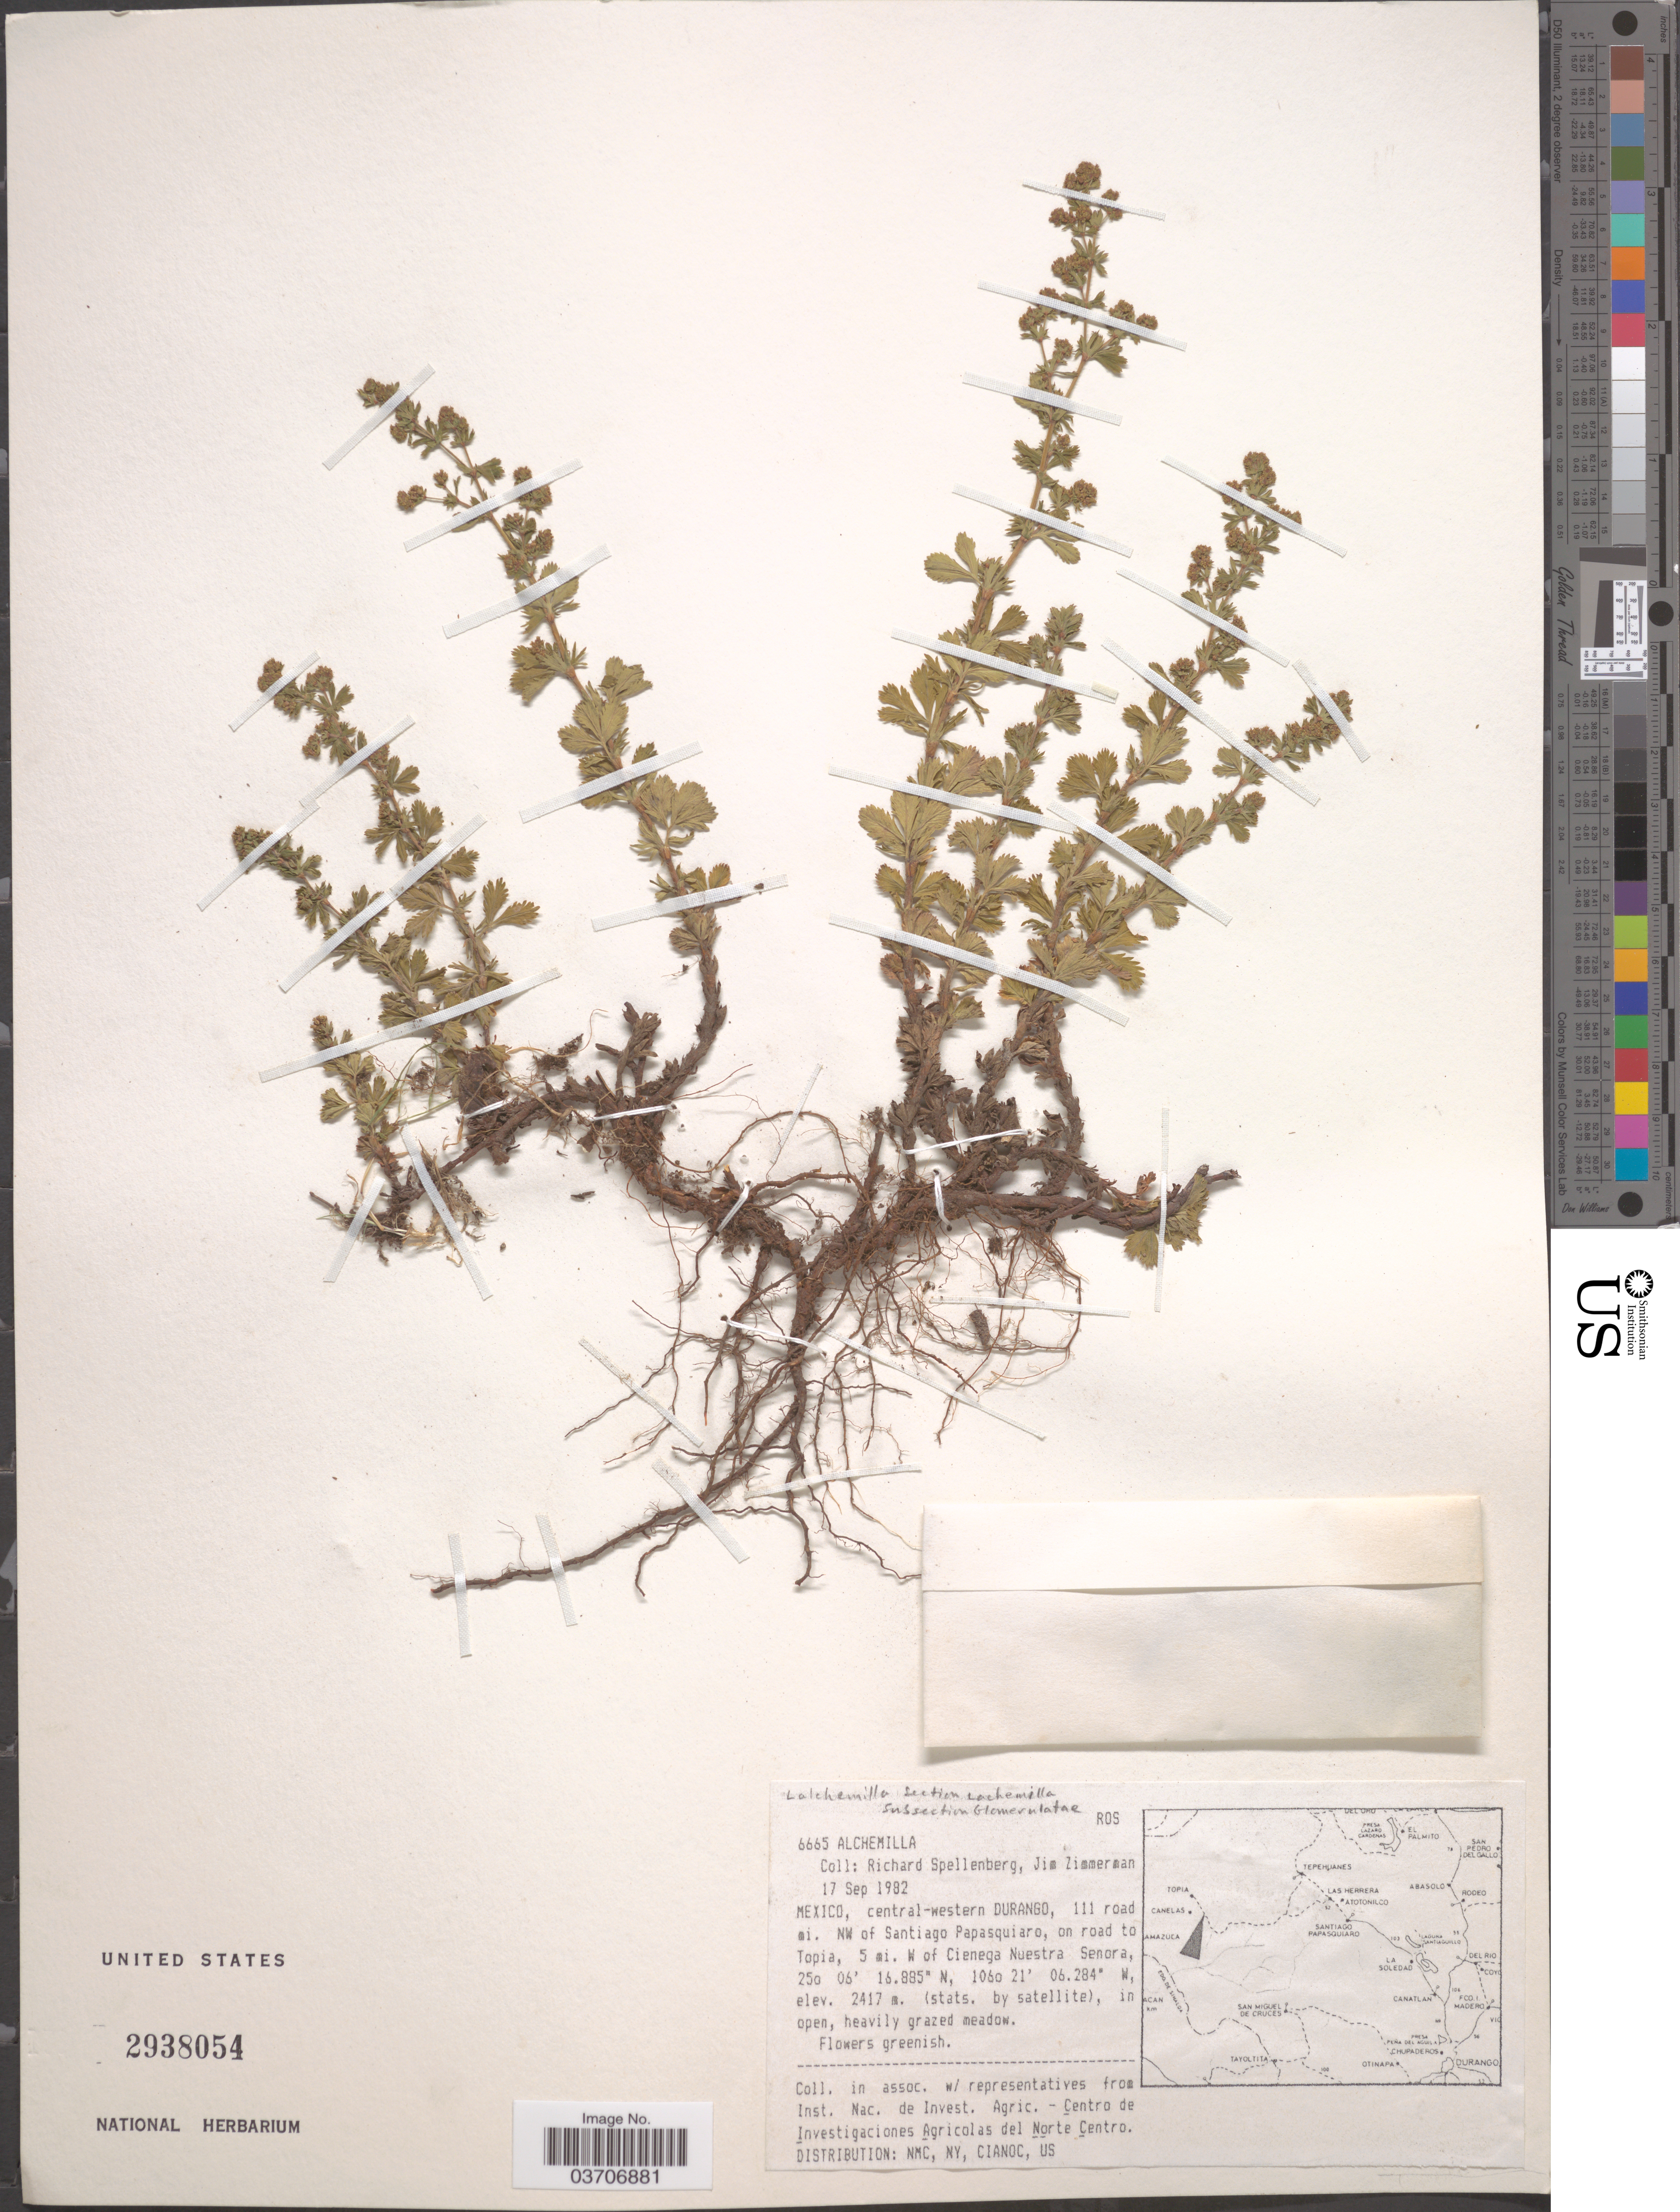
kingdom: Plantae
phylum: Tracheophyta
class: Magnoliopsida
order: Rosales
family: Rosaceae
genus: Lachemilla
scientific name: Lachemilla sp.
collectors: R. Spellenberg & J. Zimmerman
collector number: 6665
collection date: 1982-09-17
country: Mexico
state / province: Durango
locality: Central-western Durango, 111 road mi. NW of Santiago Papasquiaro, on road to Topia, 5 mi. W of Cienega Nuestra Senora.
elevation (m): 2417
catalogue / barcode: US 2938054